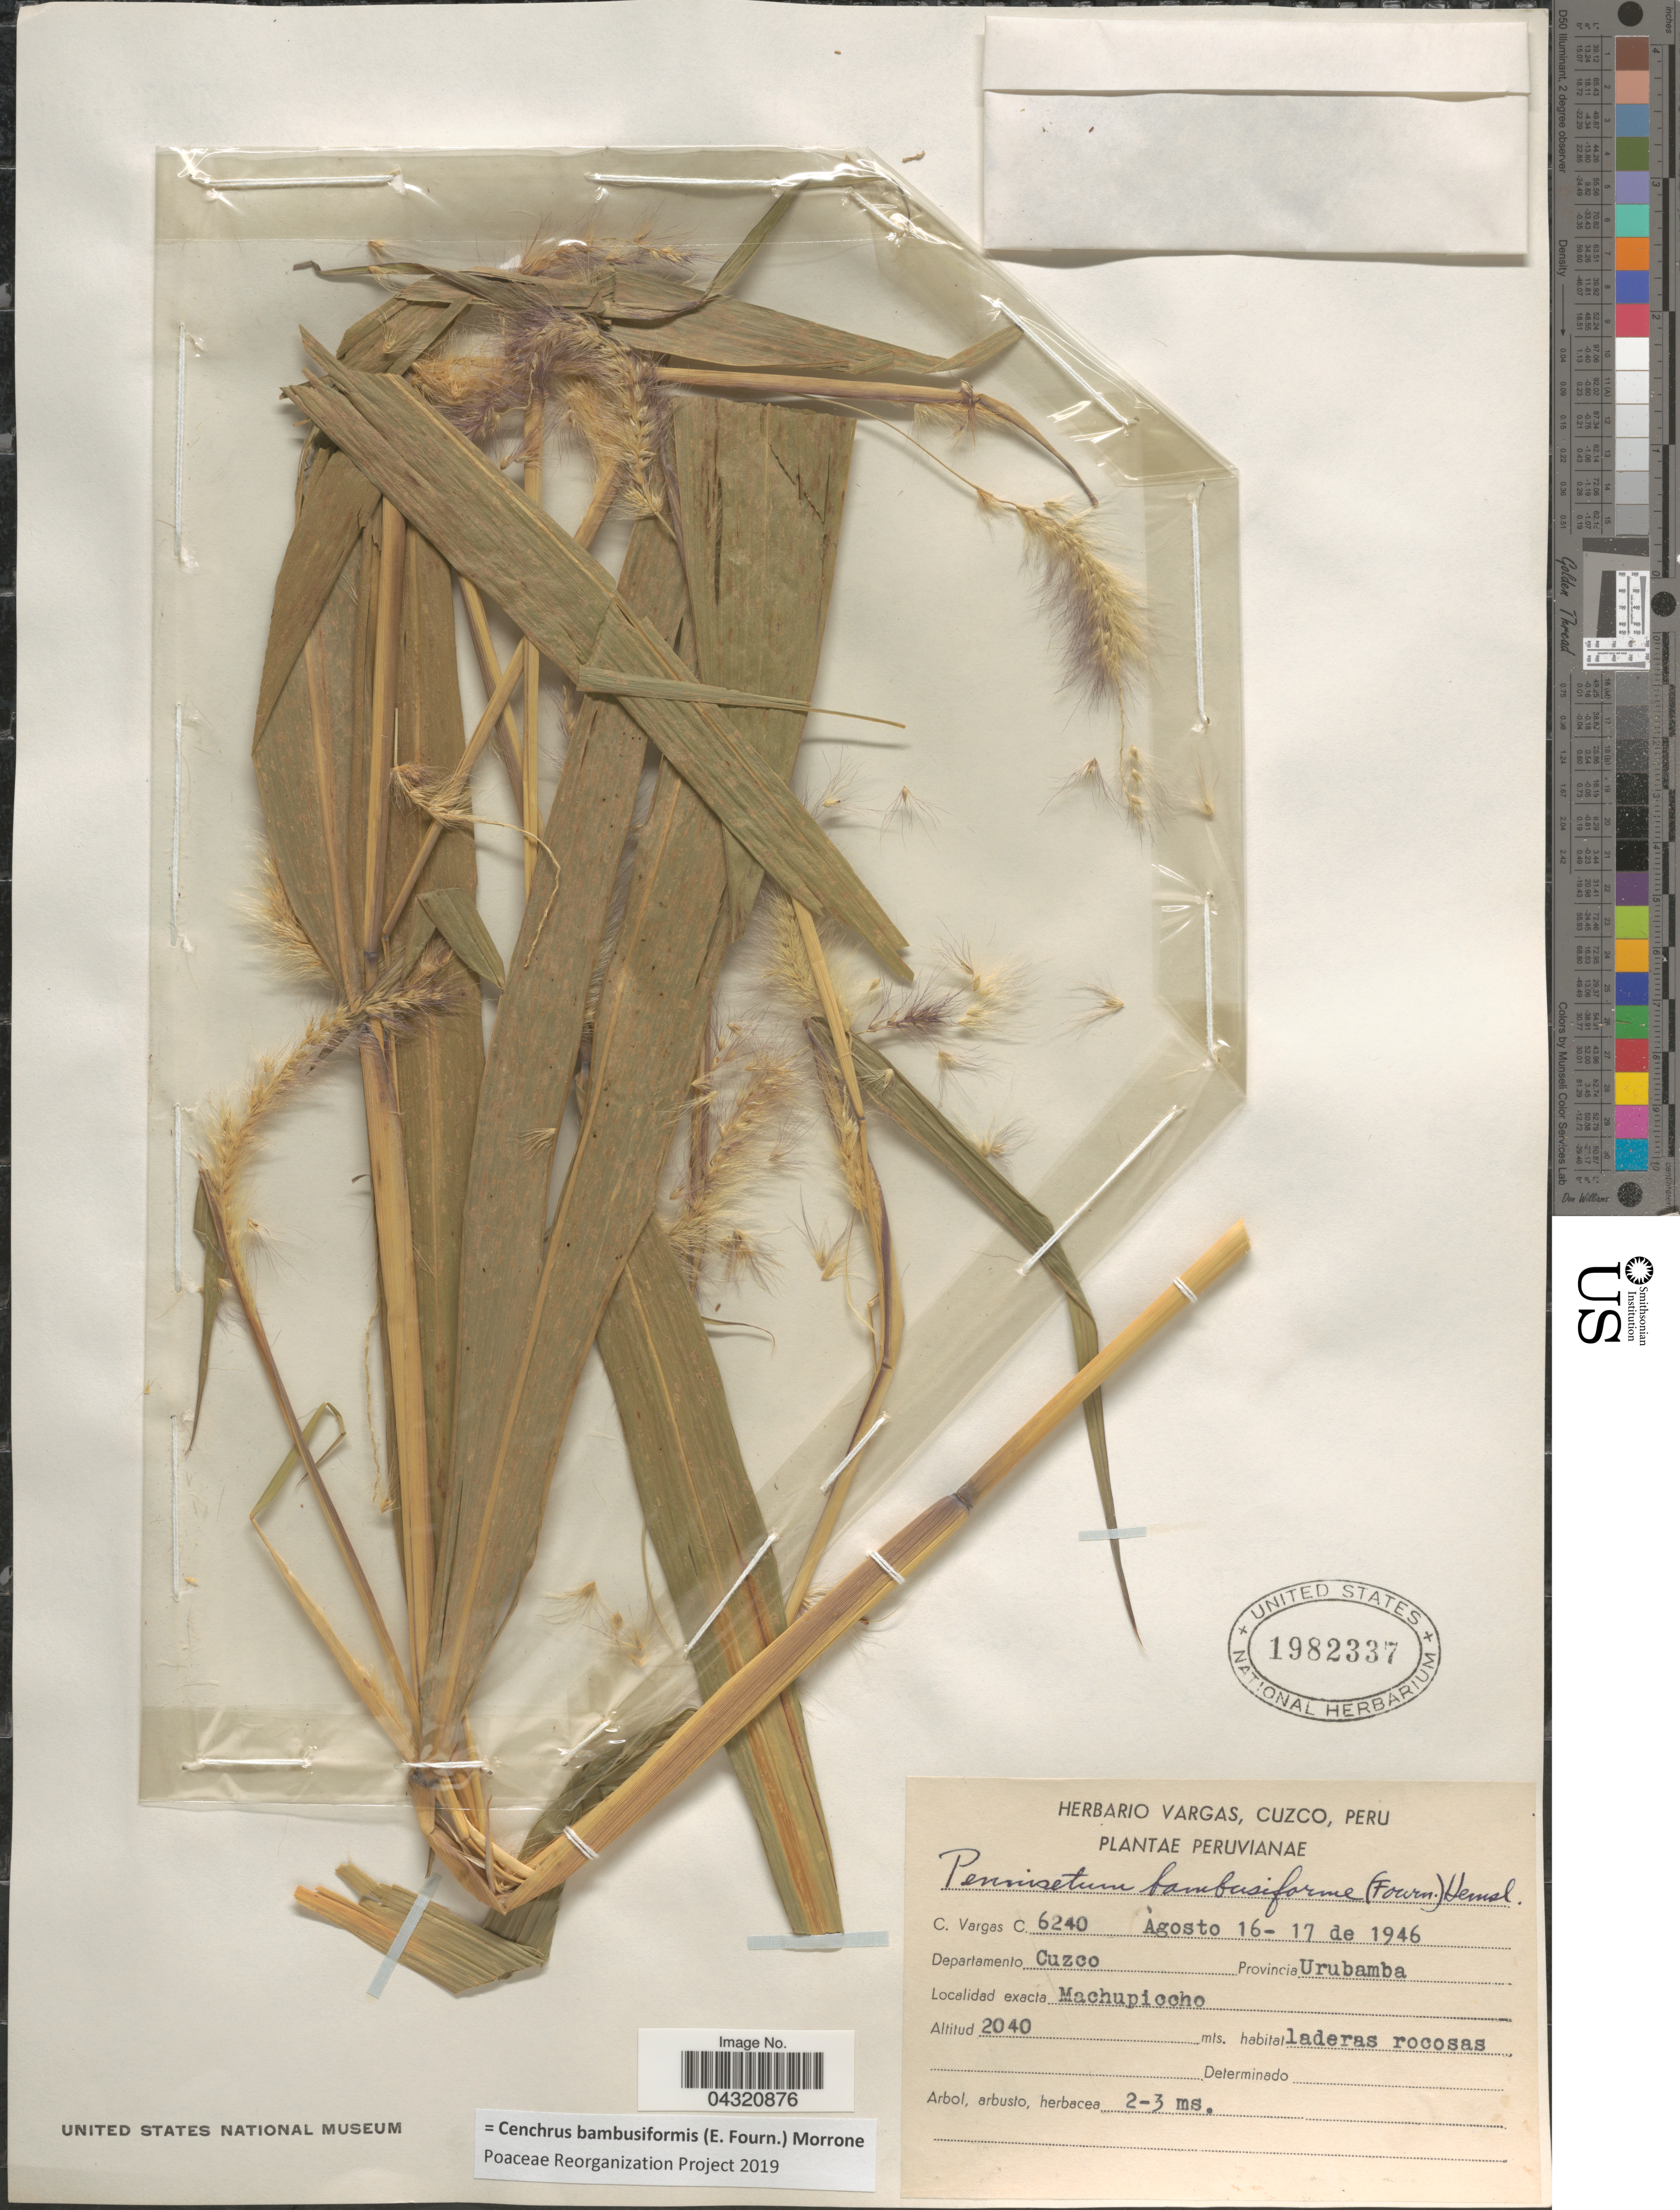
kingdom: Plantae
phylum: Tracheophyta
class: Liliopsida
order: Poales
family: Poaceae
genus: Cenchrus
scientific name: Cenchrus bambusiformis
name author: (E. Fourn.) Morrone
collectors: C. Vargas Calderón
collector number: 6240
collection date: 1946-08-16/1946-08-17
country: Peru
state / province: Cusco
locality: Departamento Cuzco. Provincia Urubamba. Machupiccho.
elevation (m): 2040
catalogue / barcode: US 1982337